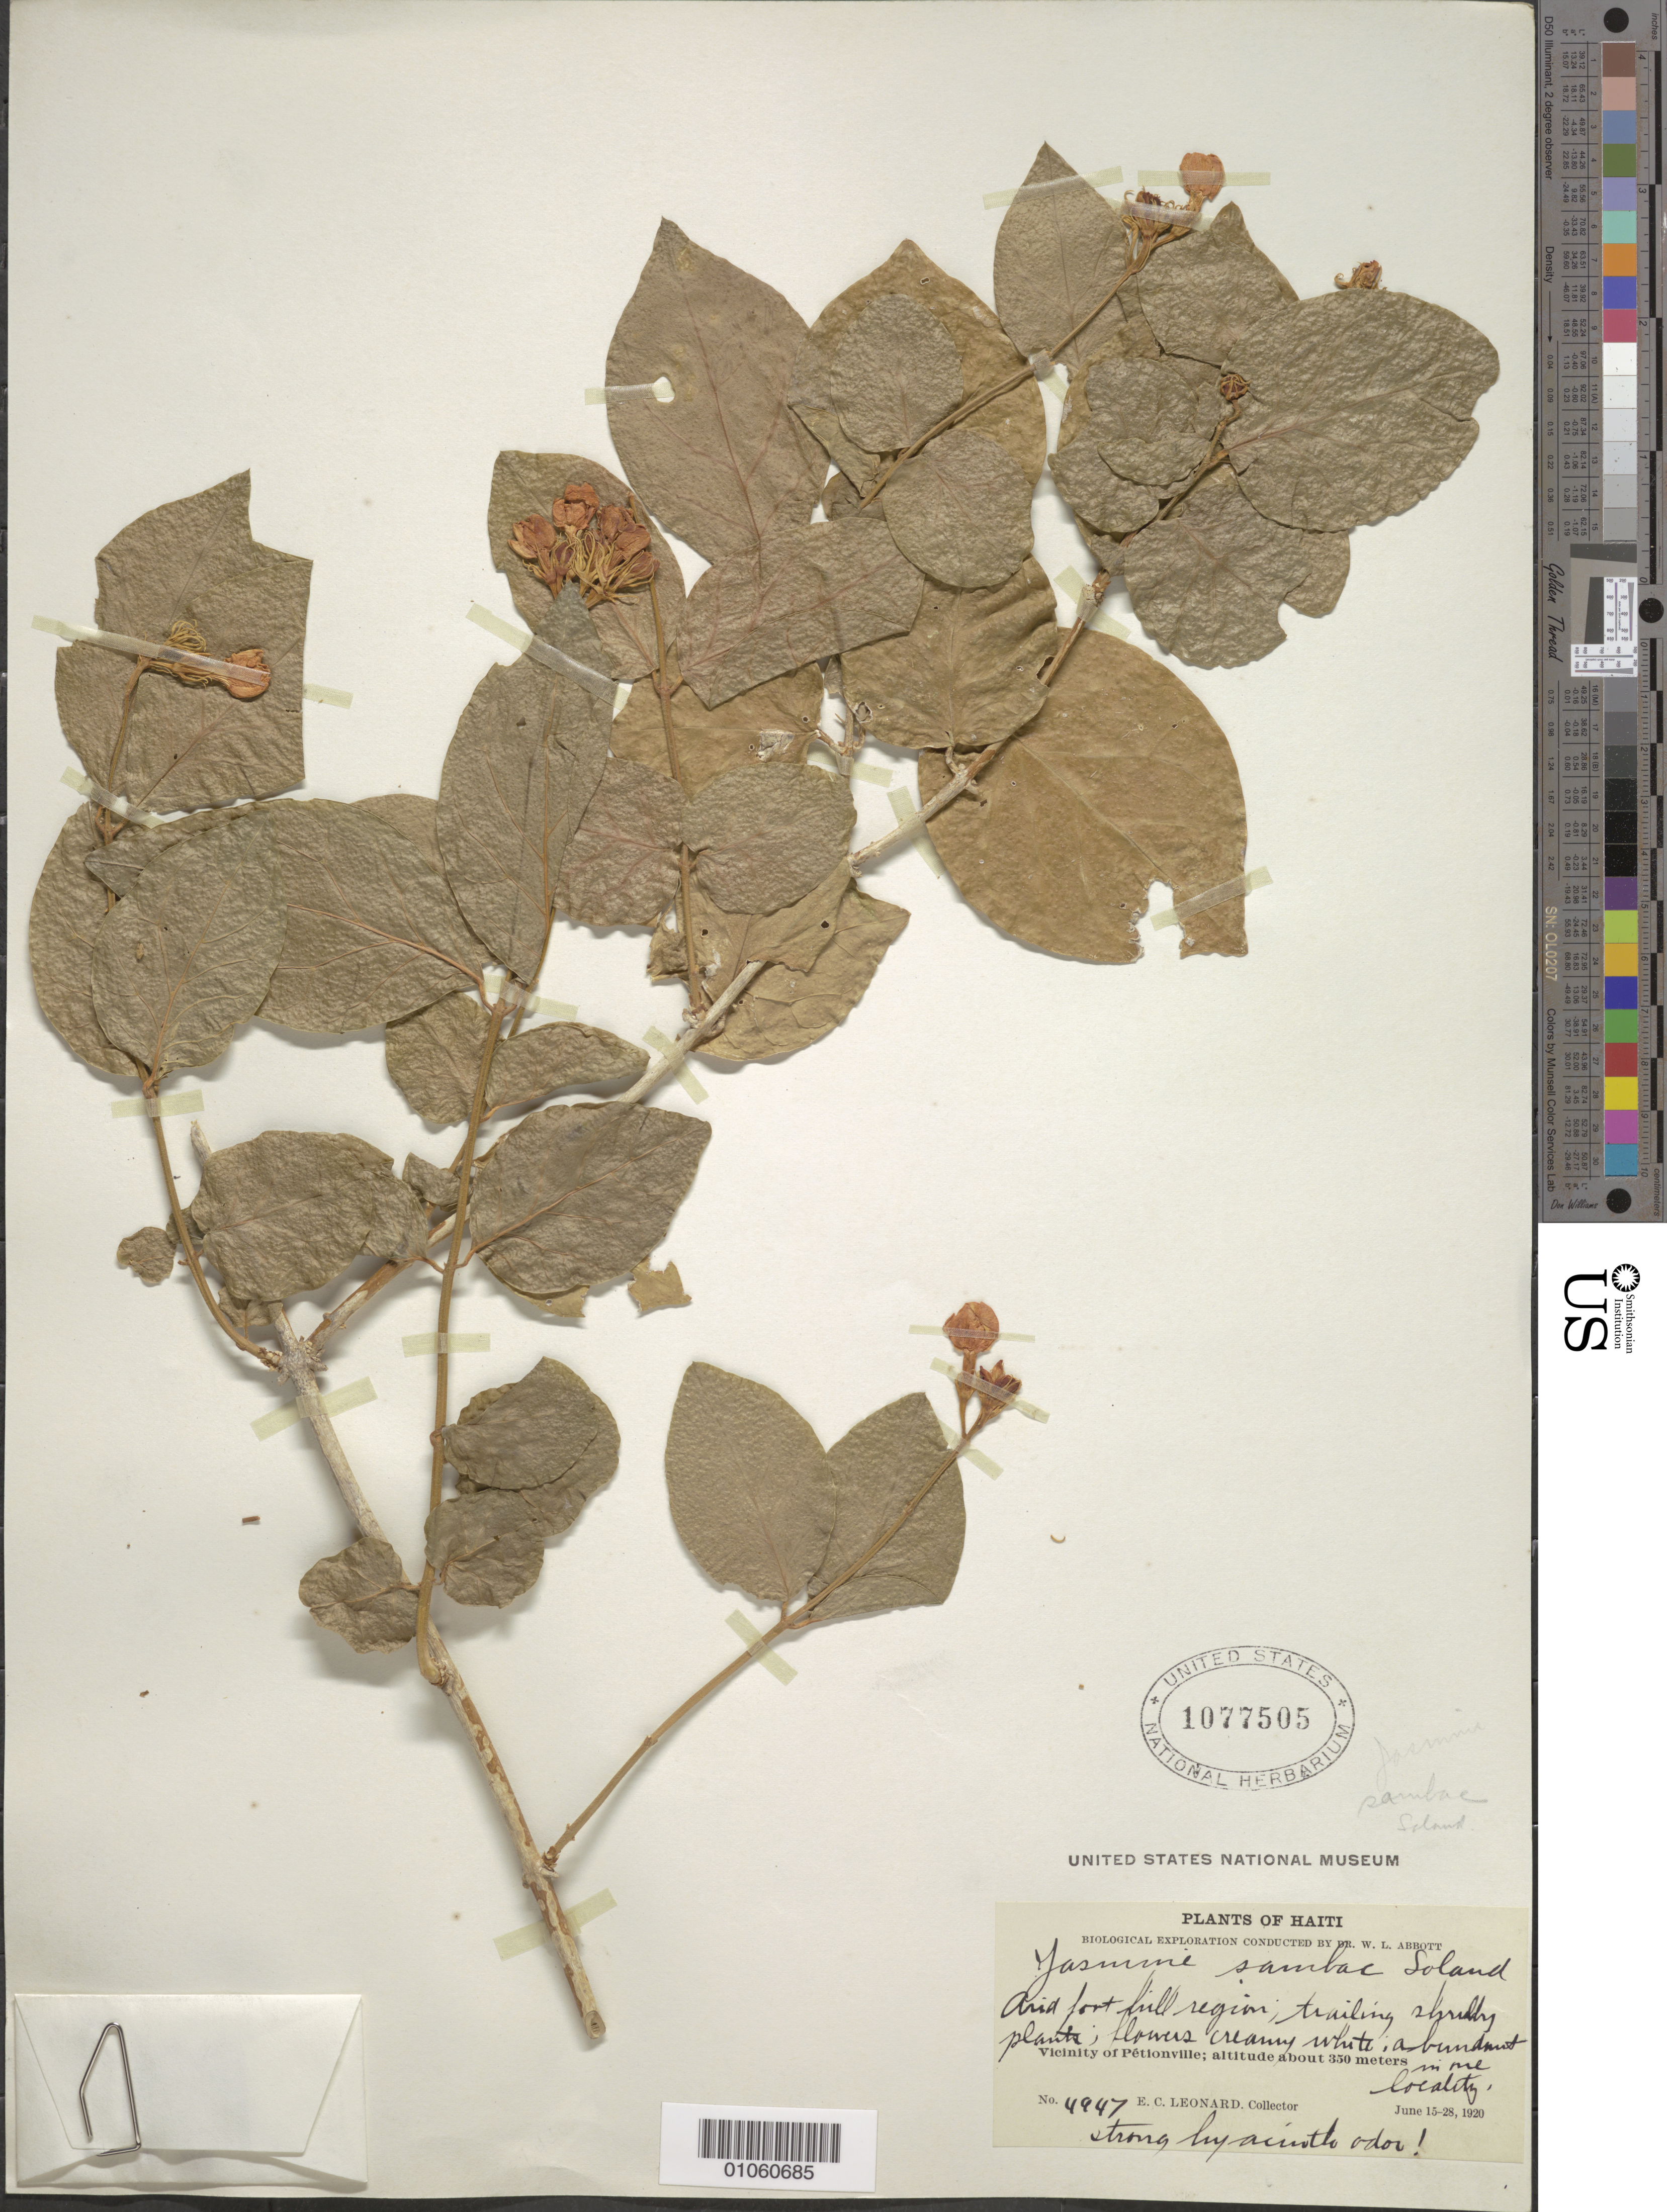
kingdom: Plantae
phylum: Tracheophyta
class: Magnoliopsida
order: Lamiales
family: Oleaceae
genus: Jasminum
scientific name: Jasminum sambac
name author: (L.) Aiton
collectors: E. C. Leonard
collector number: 4947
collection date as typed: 15 Jun 1920 to 28 Jun 1920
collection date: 1920-06-15/1920-06-28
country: Haiti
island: Hispaniola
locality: Petionville vicinity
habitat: Arid foothill region, abundant in one locality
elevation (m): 350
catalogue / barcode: US 1077505